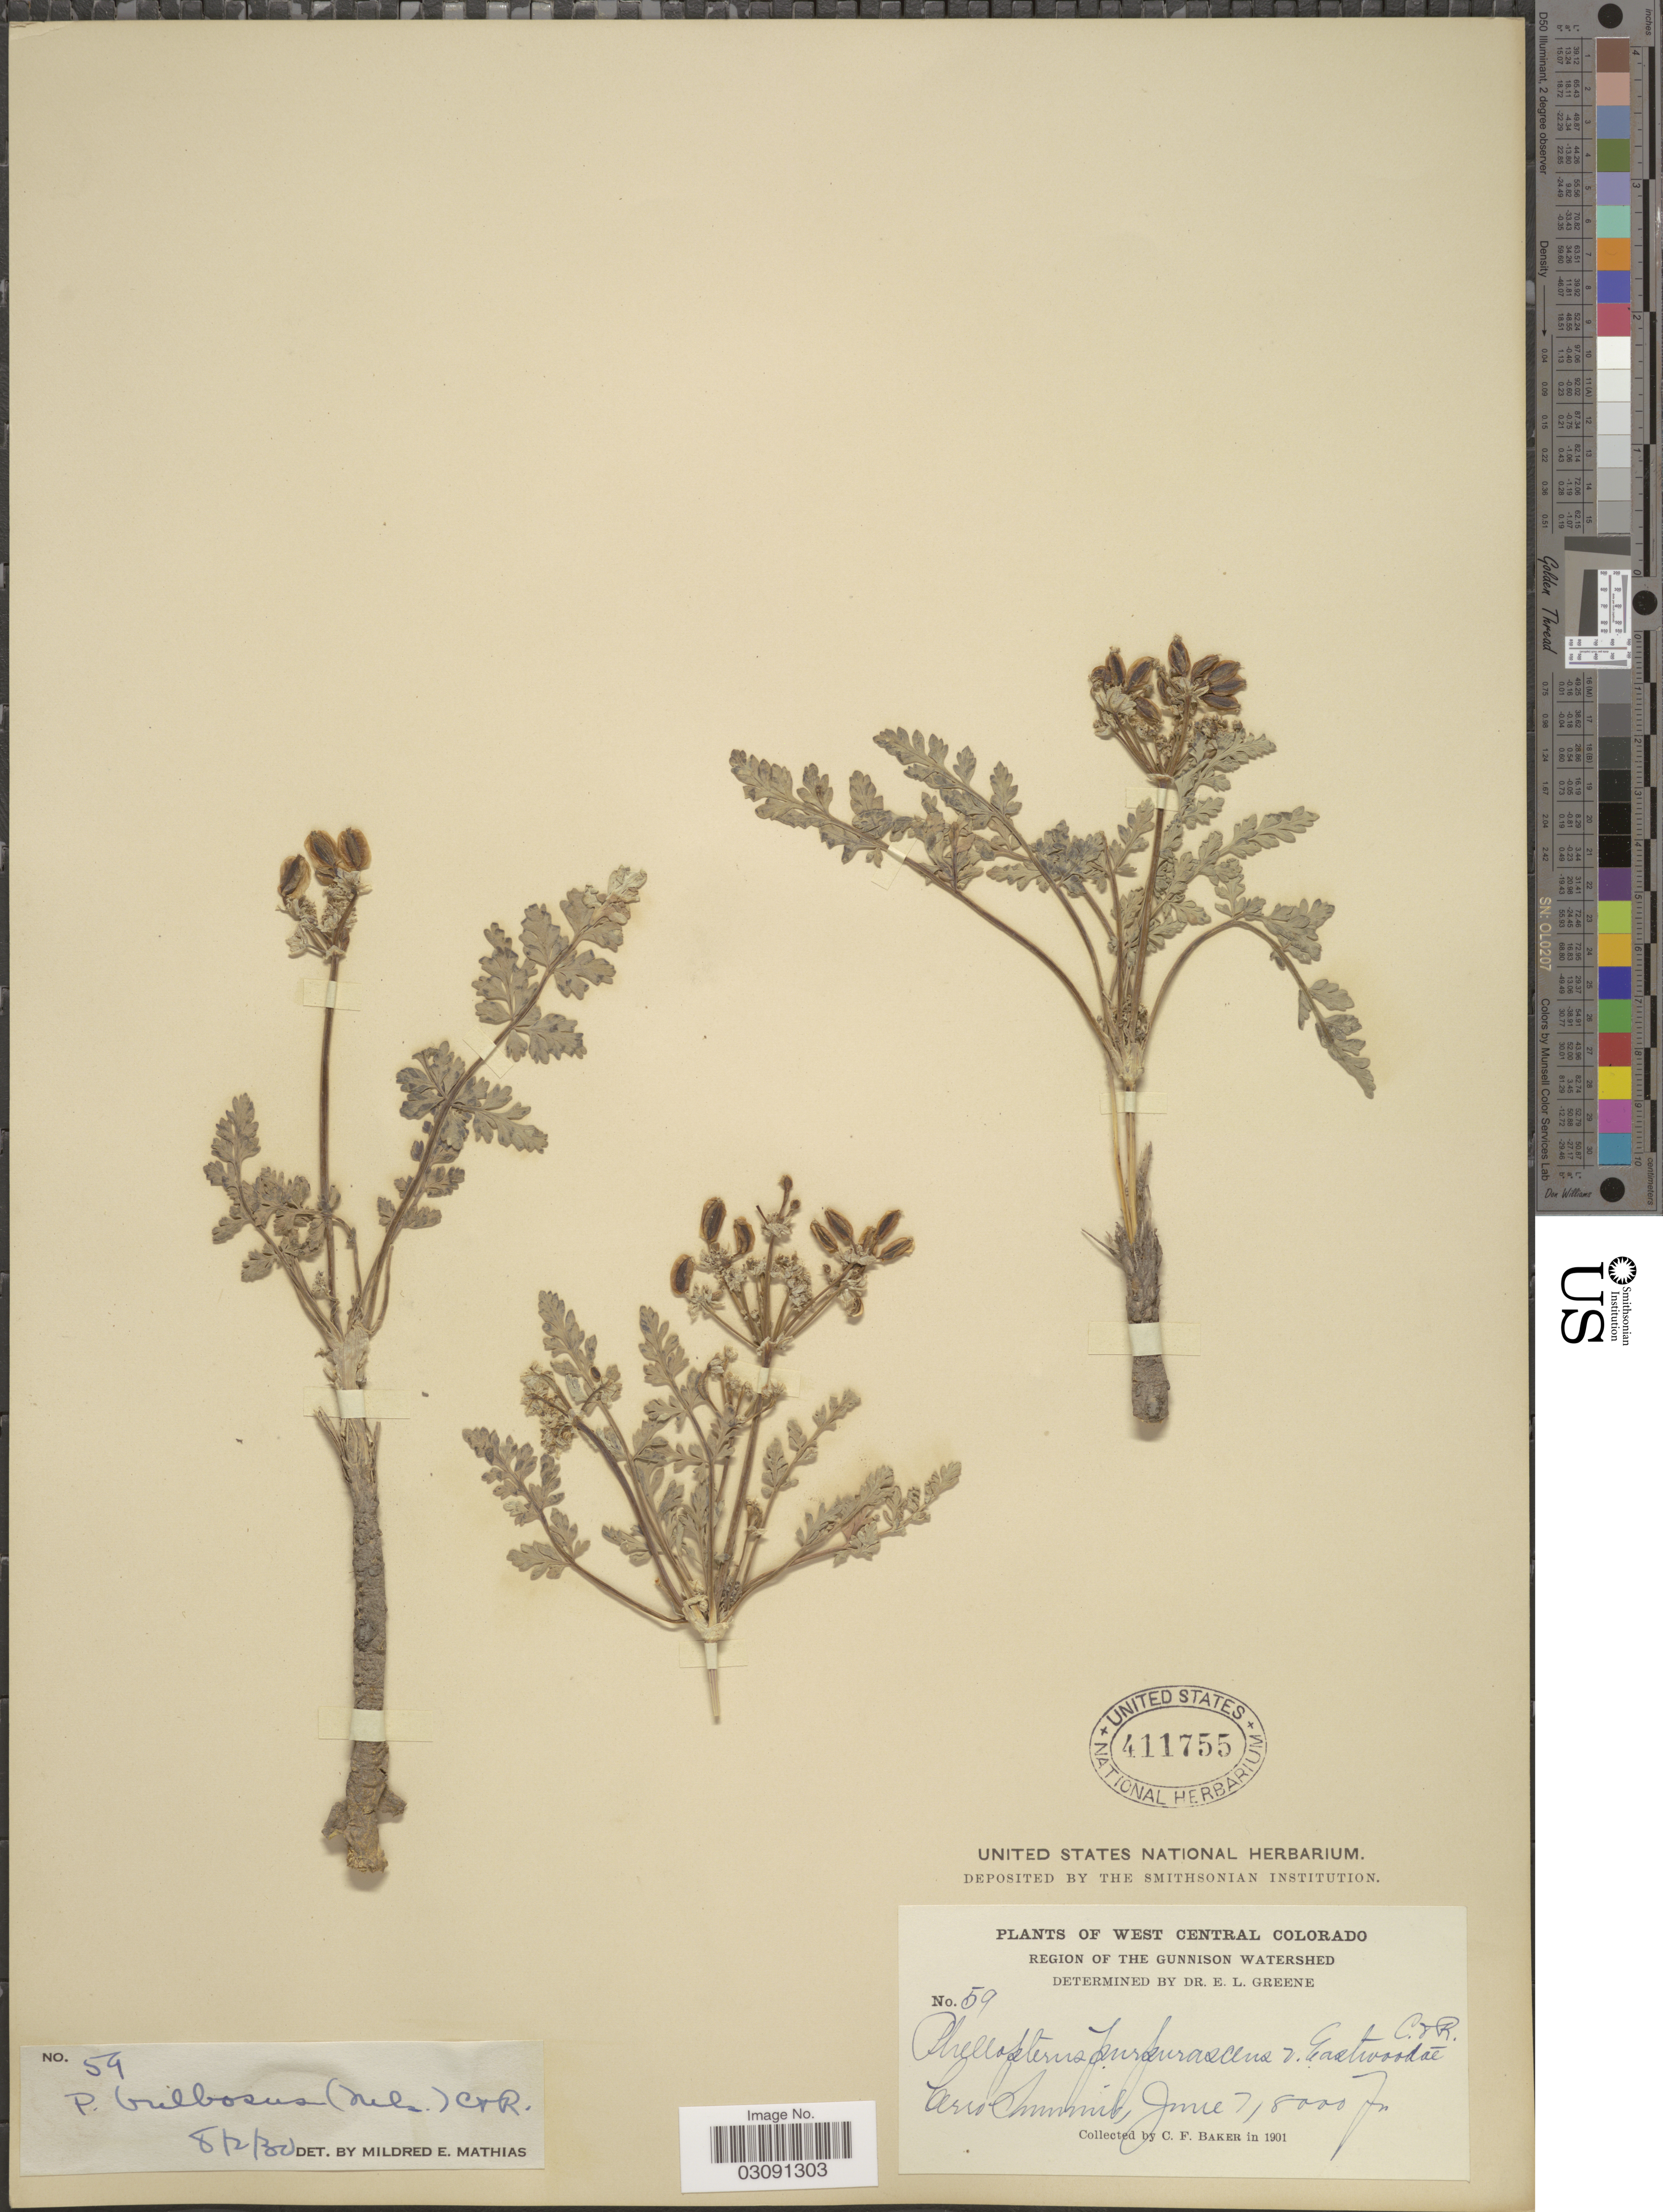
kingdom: Plantae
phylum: Tracheophyta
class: Magnoliopsida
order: Apiales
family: Apiaceae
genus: Cymopterus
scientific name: Cymopterus bulbosus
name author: A. Nelson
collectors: C. F. Baker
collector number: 59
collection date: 1901-06-07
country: United States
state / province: Colorado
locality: West Central Colorado. Region of the Gunnison Watershed. Cerro Summit.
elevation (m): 2438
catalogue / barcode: US 411755